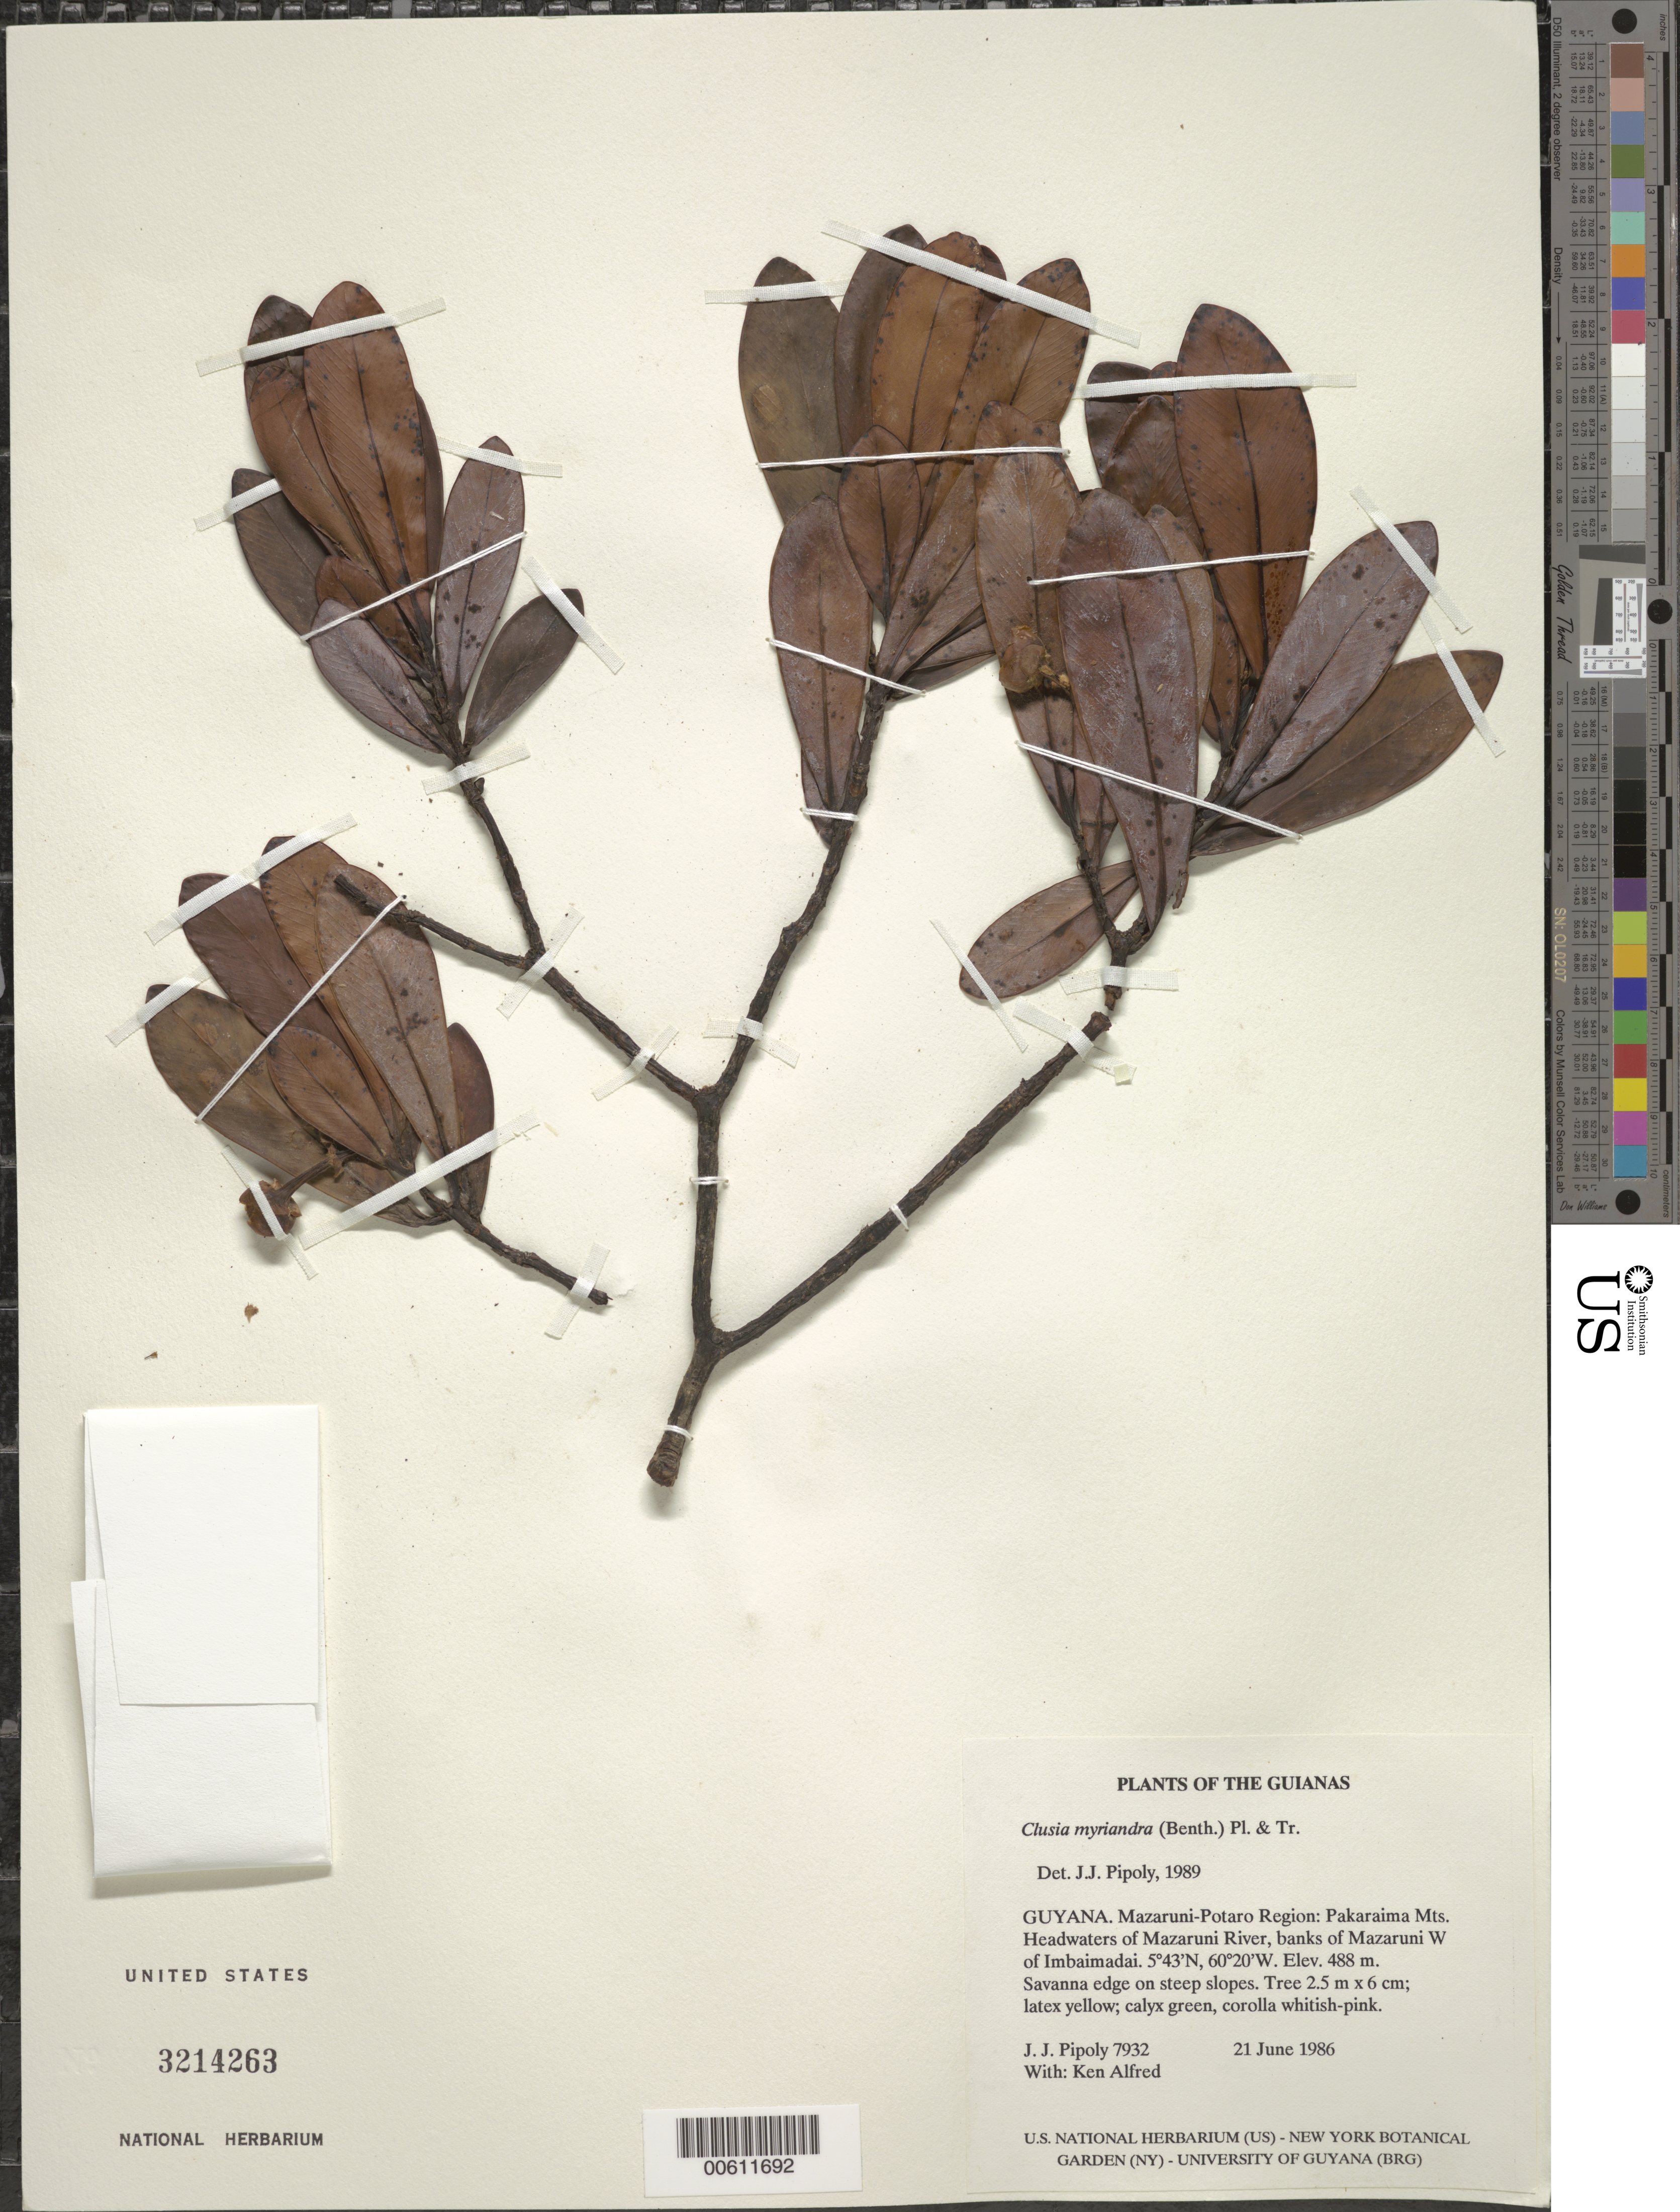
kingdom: Plantae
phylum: Tracheophyta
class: Magnoliopsida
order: Malpighiales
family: Clusiaceae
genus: Clusia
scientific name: Clusia myriandra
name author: (Benth.) Planch. & Triana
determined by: Pipoly, J. J., III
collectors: J. J. Pipoly & K. Alfred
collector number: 7932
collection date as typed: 21 June 1986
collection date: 1986-06-21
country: Guyana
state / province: Cuyuni-Mazaruni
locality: Pakaraima Mts. Headwaters of Mazaruni River, banks of Mazaruni W of Imbaimadai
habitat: Savanna edge on steep slopes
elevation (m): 488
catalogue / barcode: US 3214263